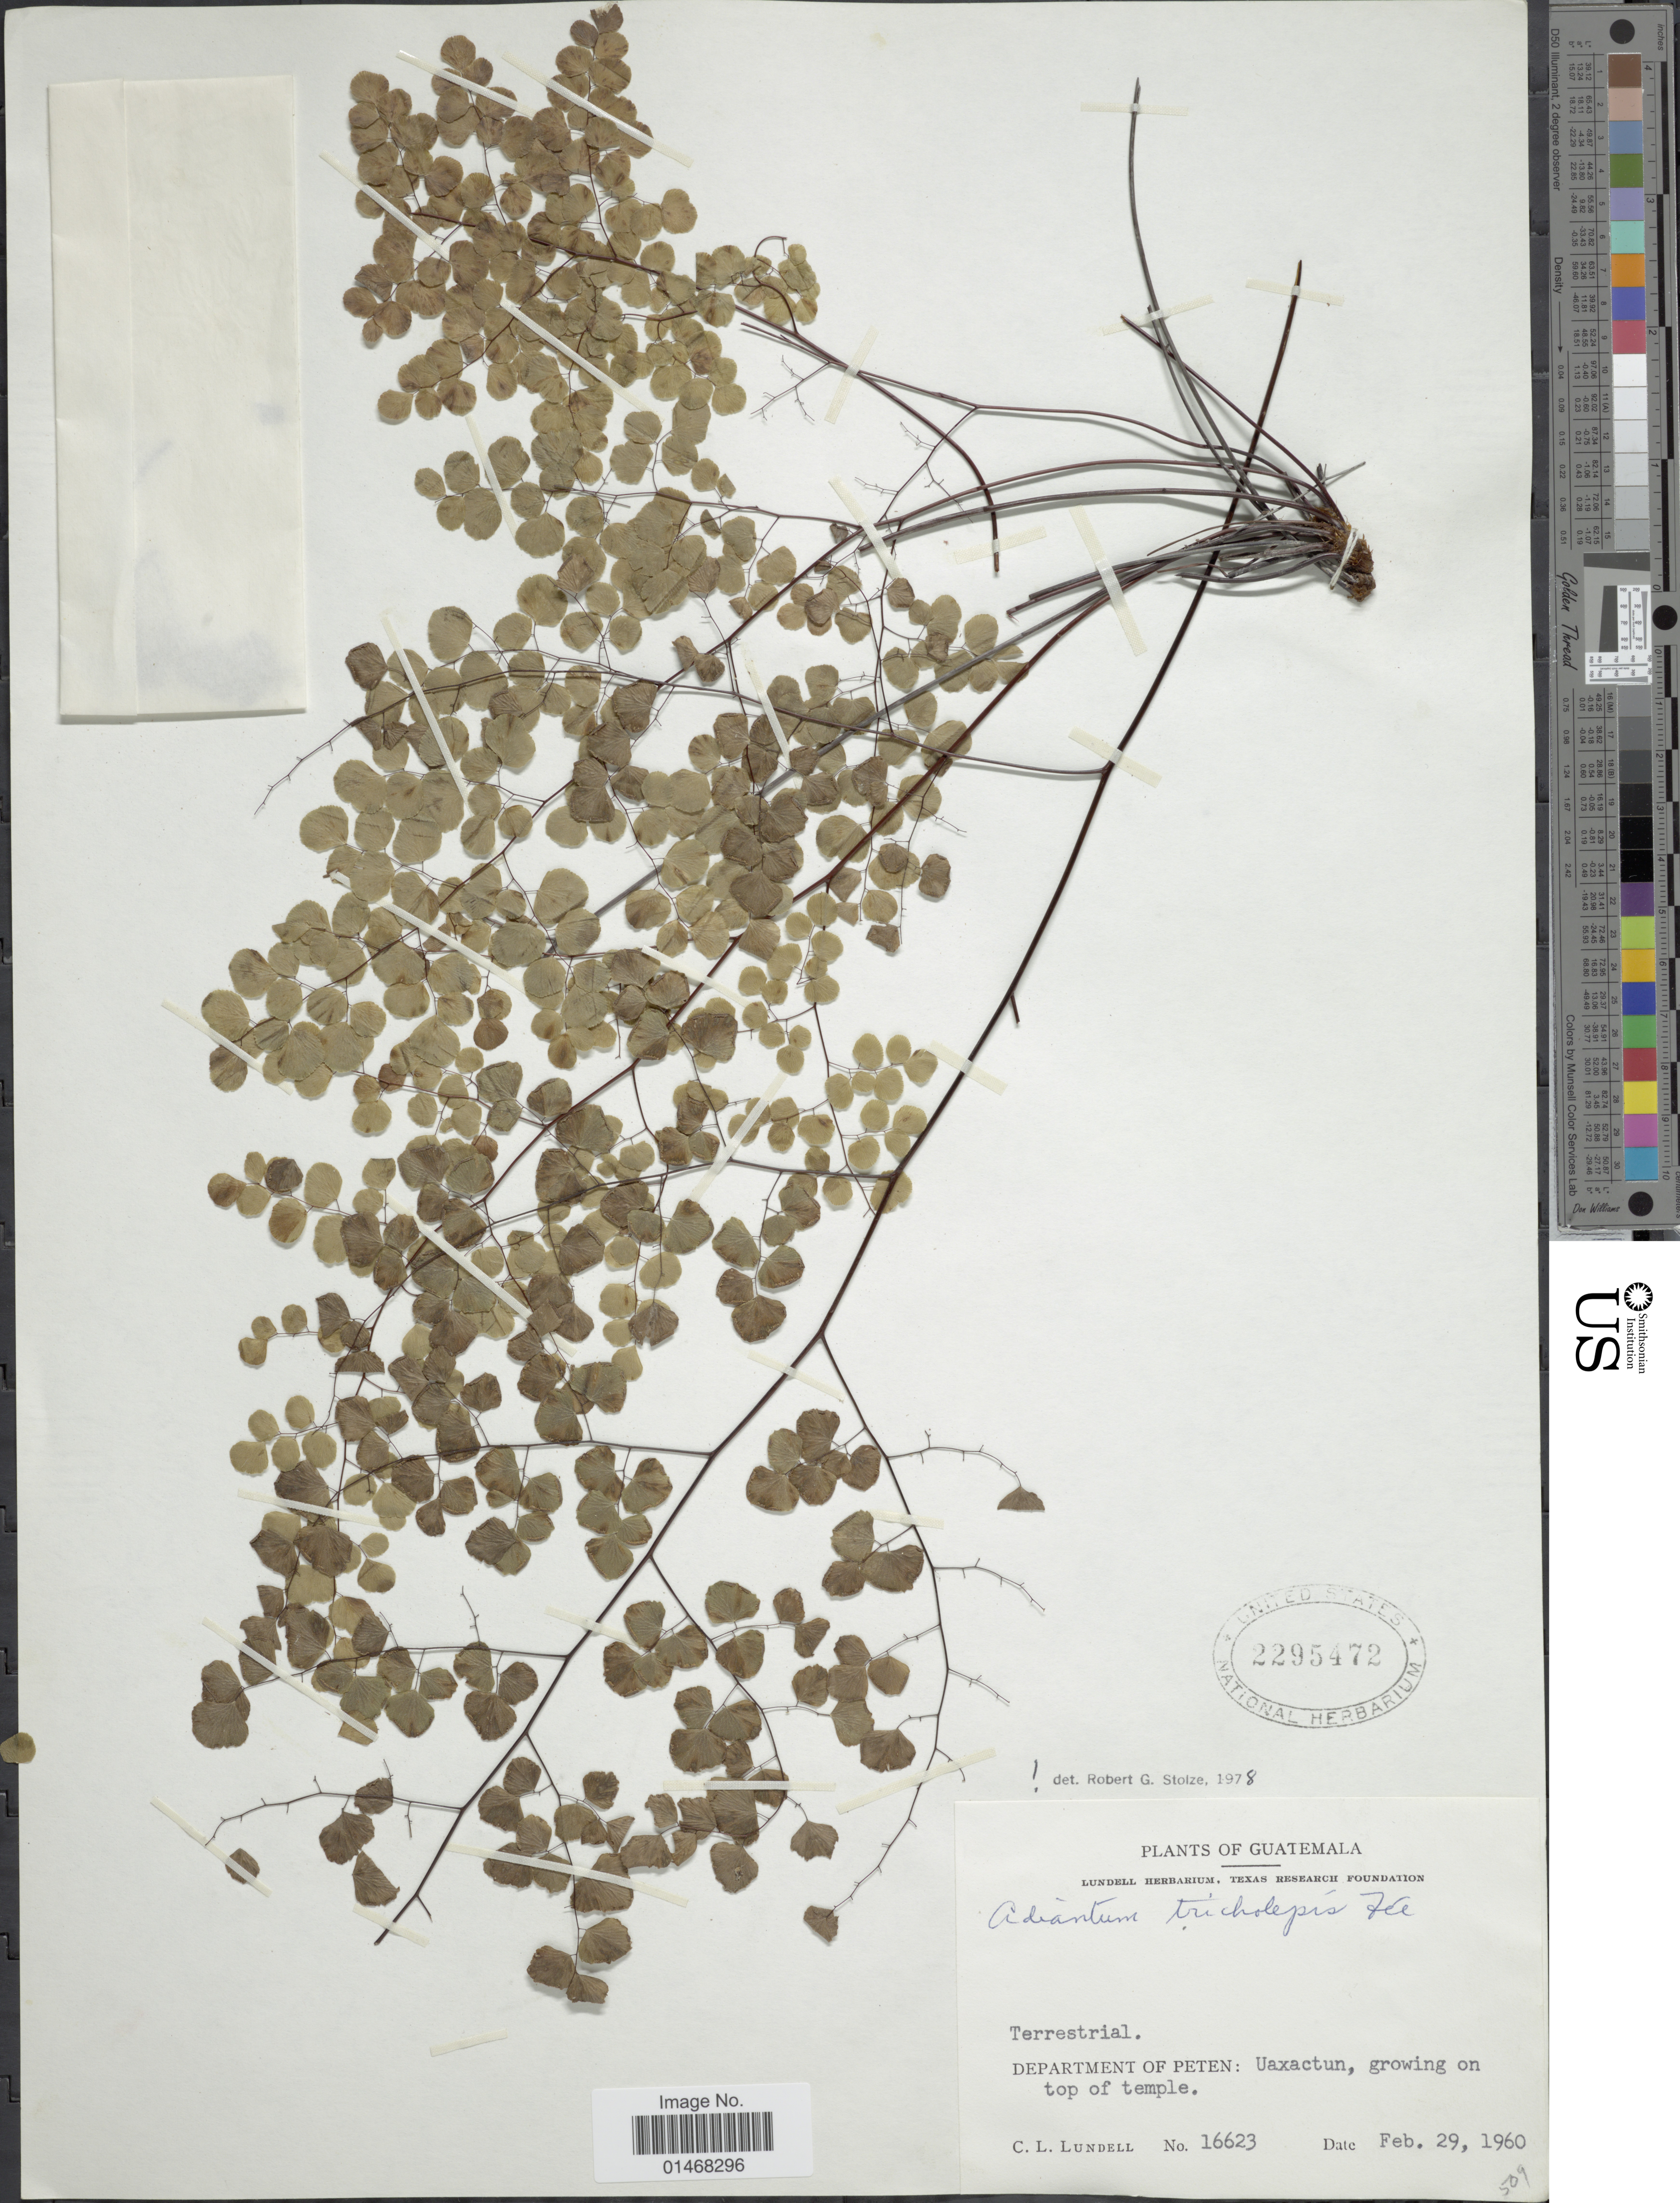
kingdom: Plantae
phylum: Tracheophyta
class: Polypodiopsida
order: Polypodiales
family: Pteridaceae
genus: Adiantum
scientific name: Adiantum tricholepis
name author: Fée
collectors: C. L. Lundell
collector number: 16623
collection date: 1960-02-29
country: Guatemala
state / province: El Petén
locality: Department of Peten: Uaxactun, growing on top of temple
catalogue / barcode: US 2295472